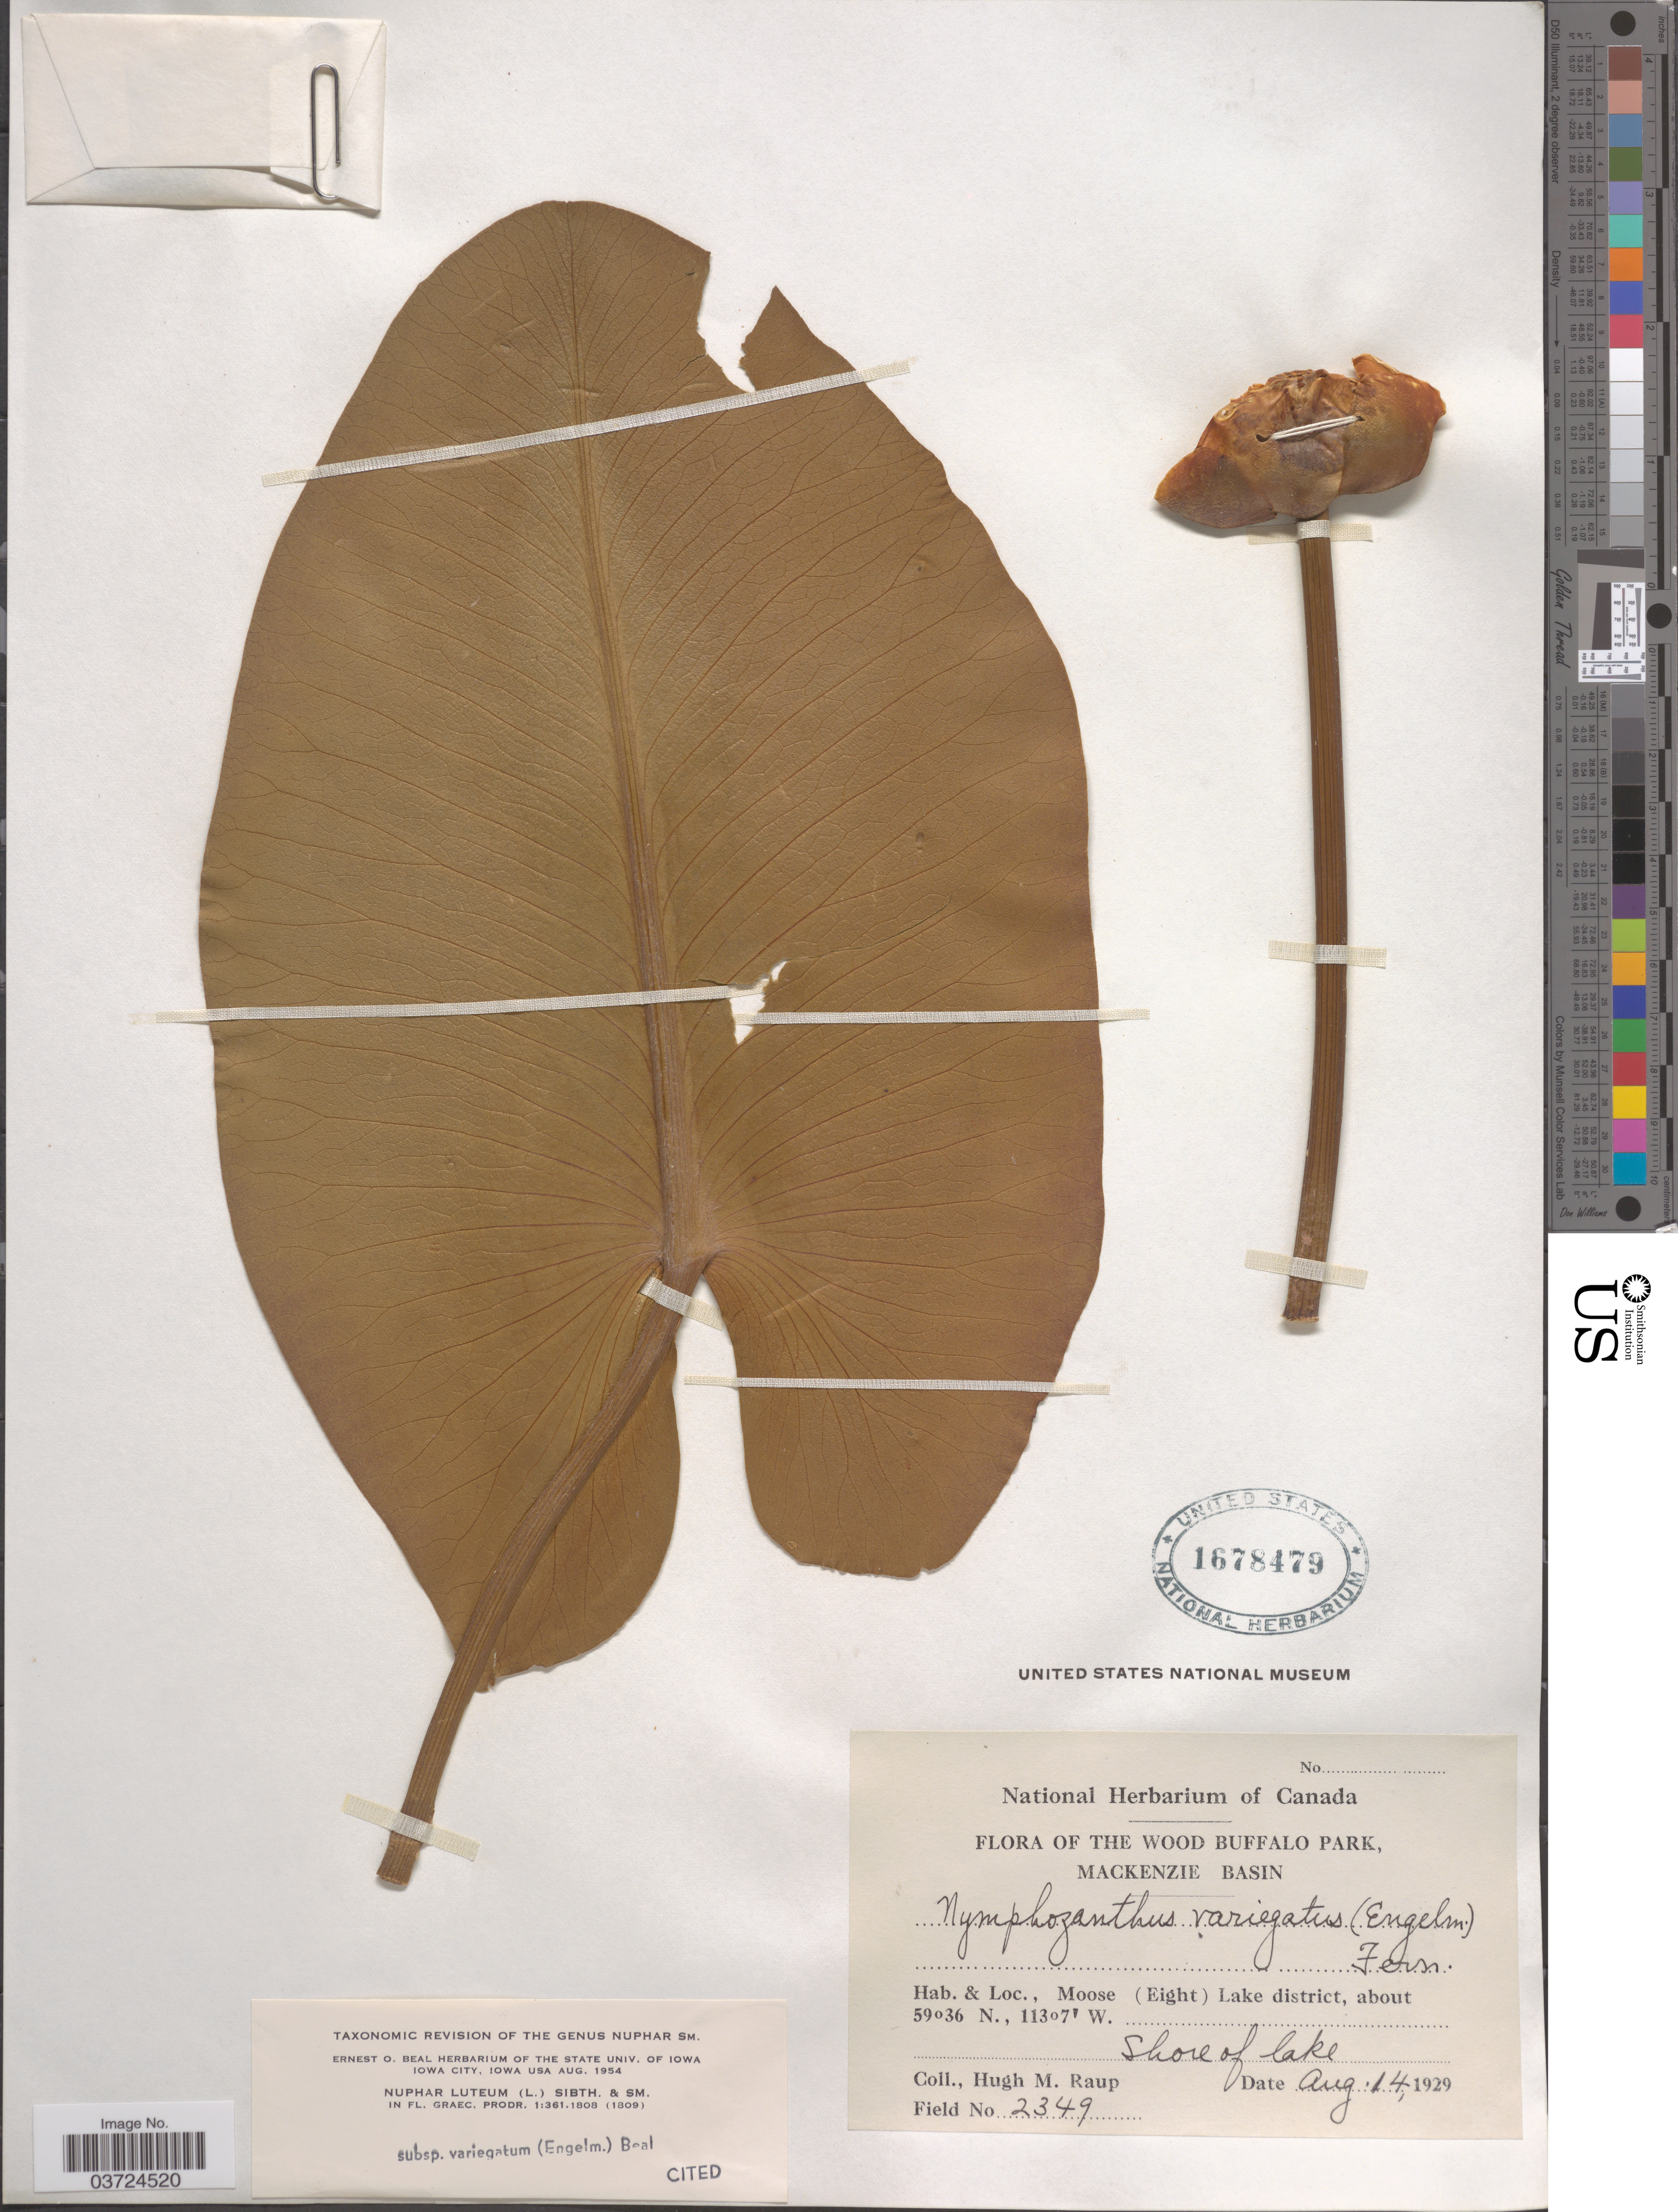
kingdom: Plantae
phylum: Tracheophyta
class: Magnoliopsida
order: Nymphaeales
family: Nymphaeaceae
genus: Nuphar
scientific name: Nuphar lutea subsp. variegata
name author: (Engelm. ex Durand) E.O. Beal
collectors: H. Raup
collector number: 2349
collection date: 1929-08-14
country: Canada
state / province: Alberta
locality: The Wood Buffalo Park, Mackenzie Basin. Moose (Eight) Lake district.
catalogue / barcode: US 1678479